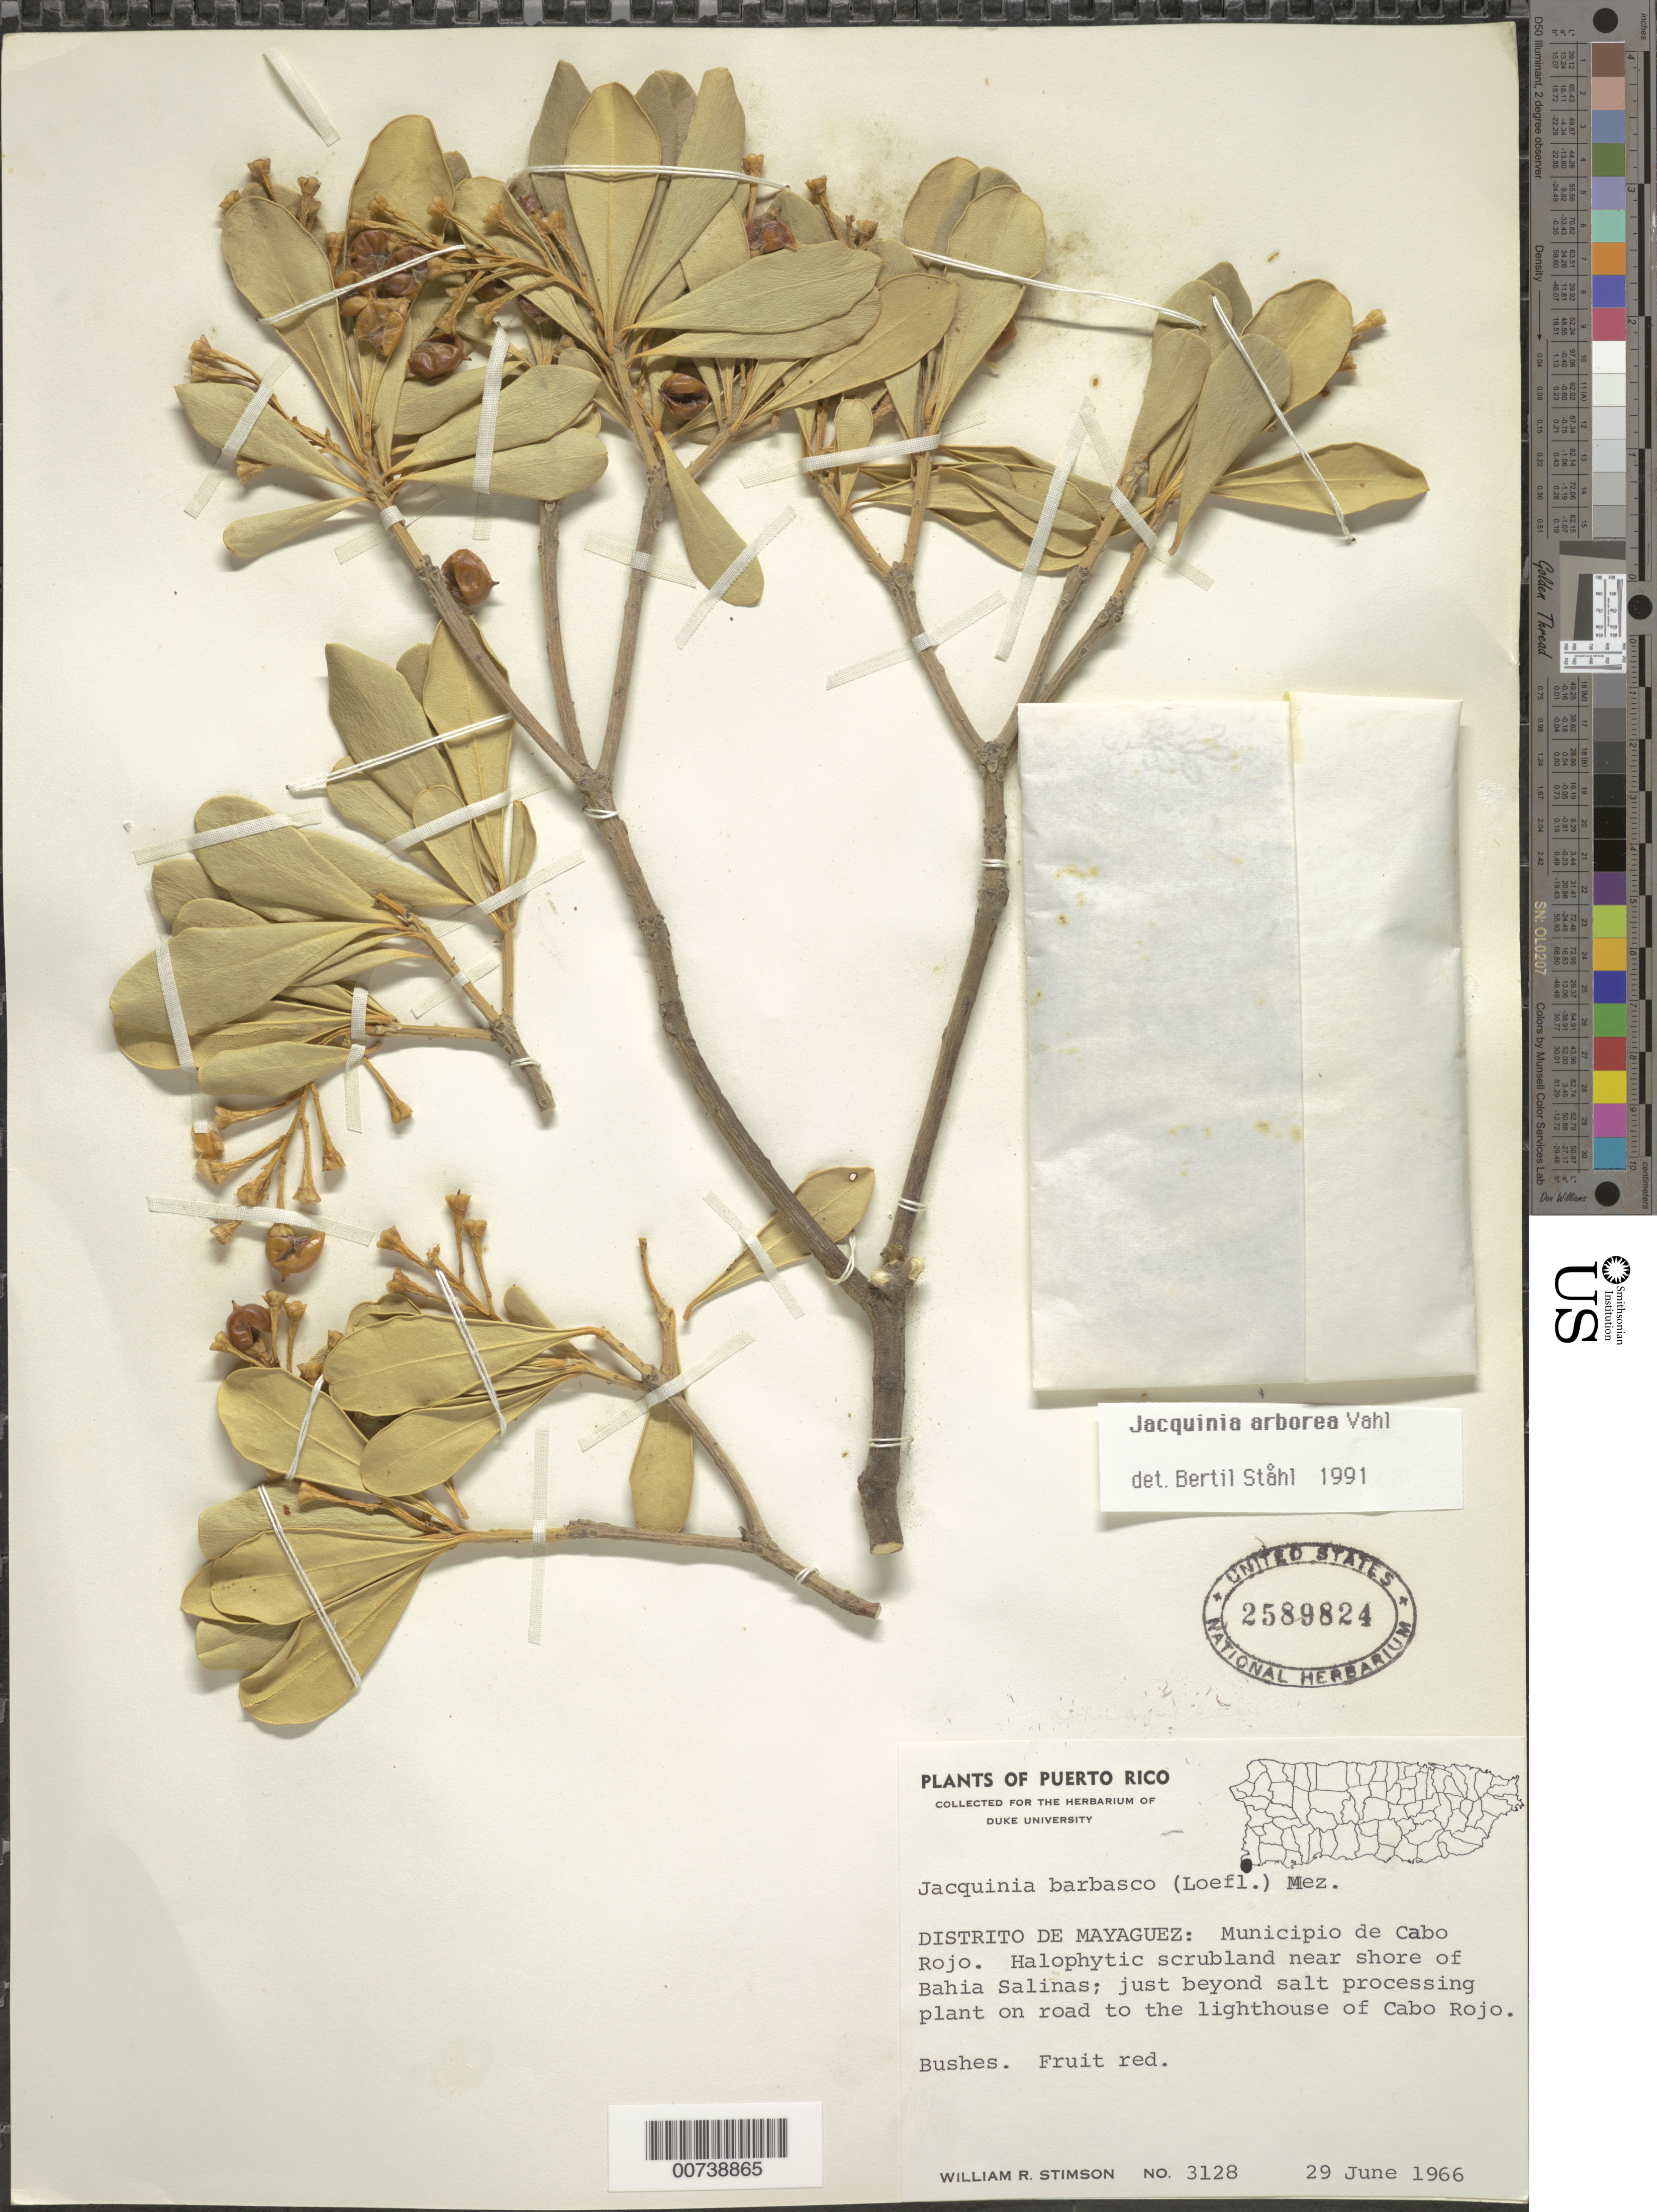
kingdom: Plantae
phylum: Tracheophyta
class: Magnoliopsida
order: Ericales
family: Primulaceae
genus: Jacquinia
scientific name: Jacquinia arborea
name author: Vahl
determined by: Ståhl, B.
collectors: W. R. Stimson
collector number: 3128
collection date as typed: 29 Jun 1966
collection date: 1966-06-29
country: Puerto Rico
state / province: Cabo Rojo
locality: Mun. Cabo Rojo. Halophytic scrubland near shore of Bahia Salinas; just beyond salt processing plant on road to the lighthouse of Cabo Rojo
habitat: Bushes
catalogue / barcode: US 2589824